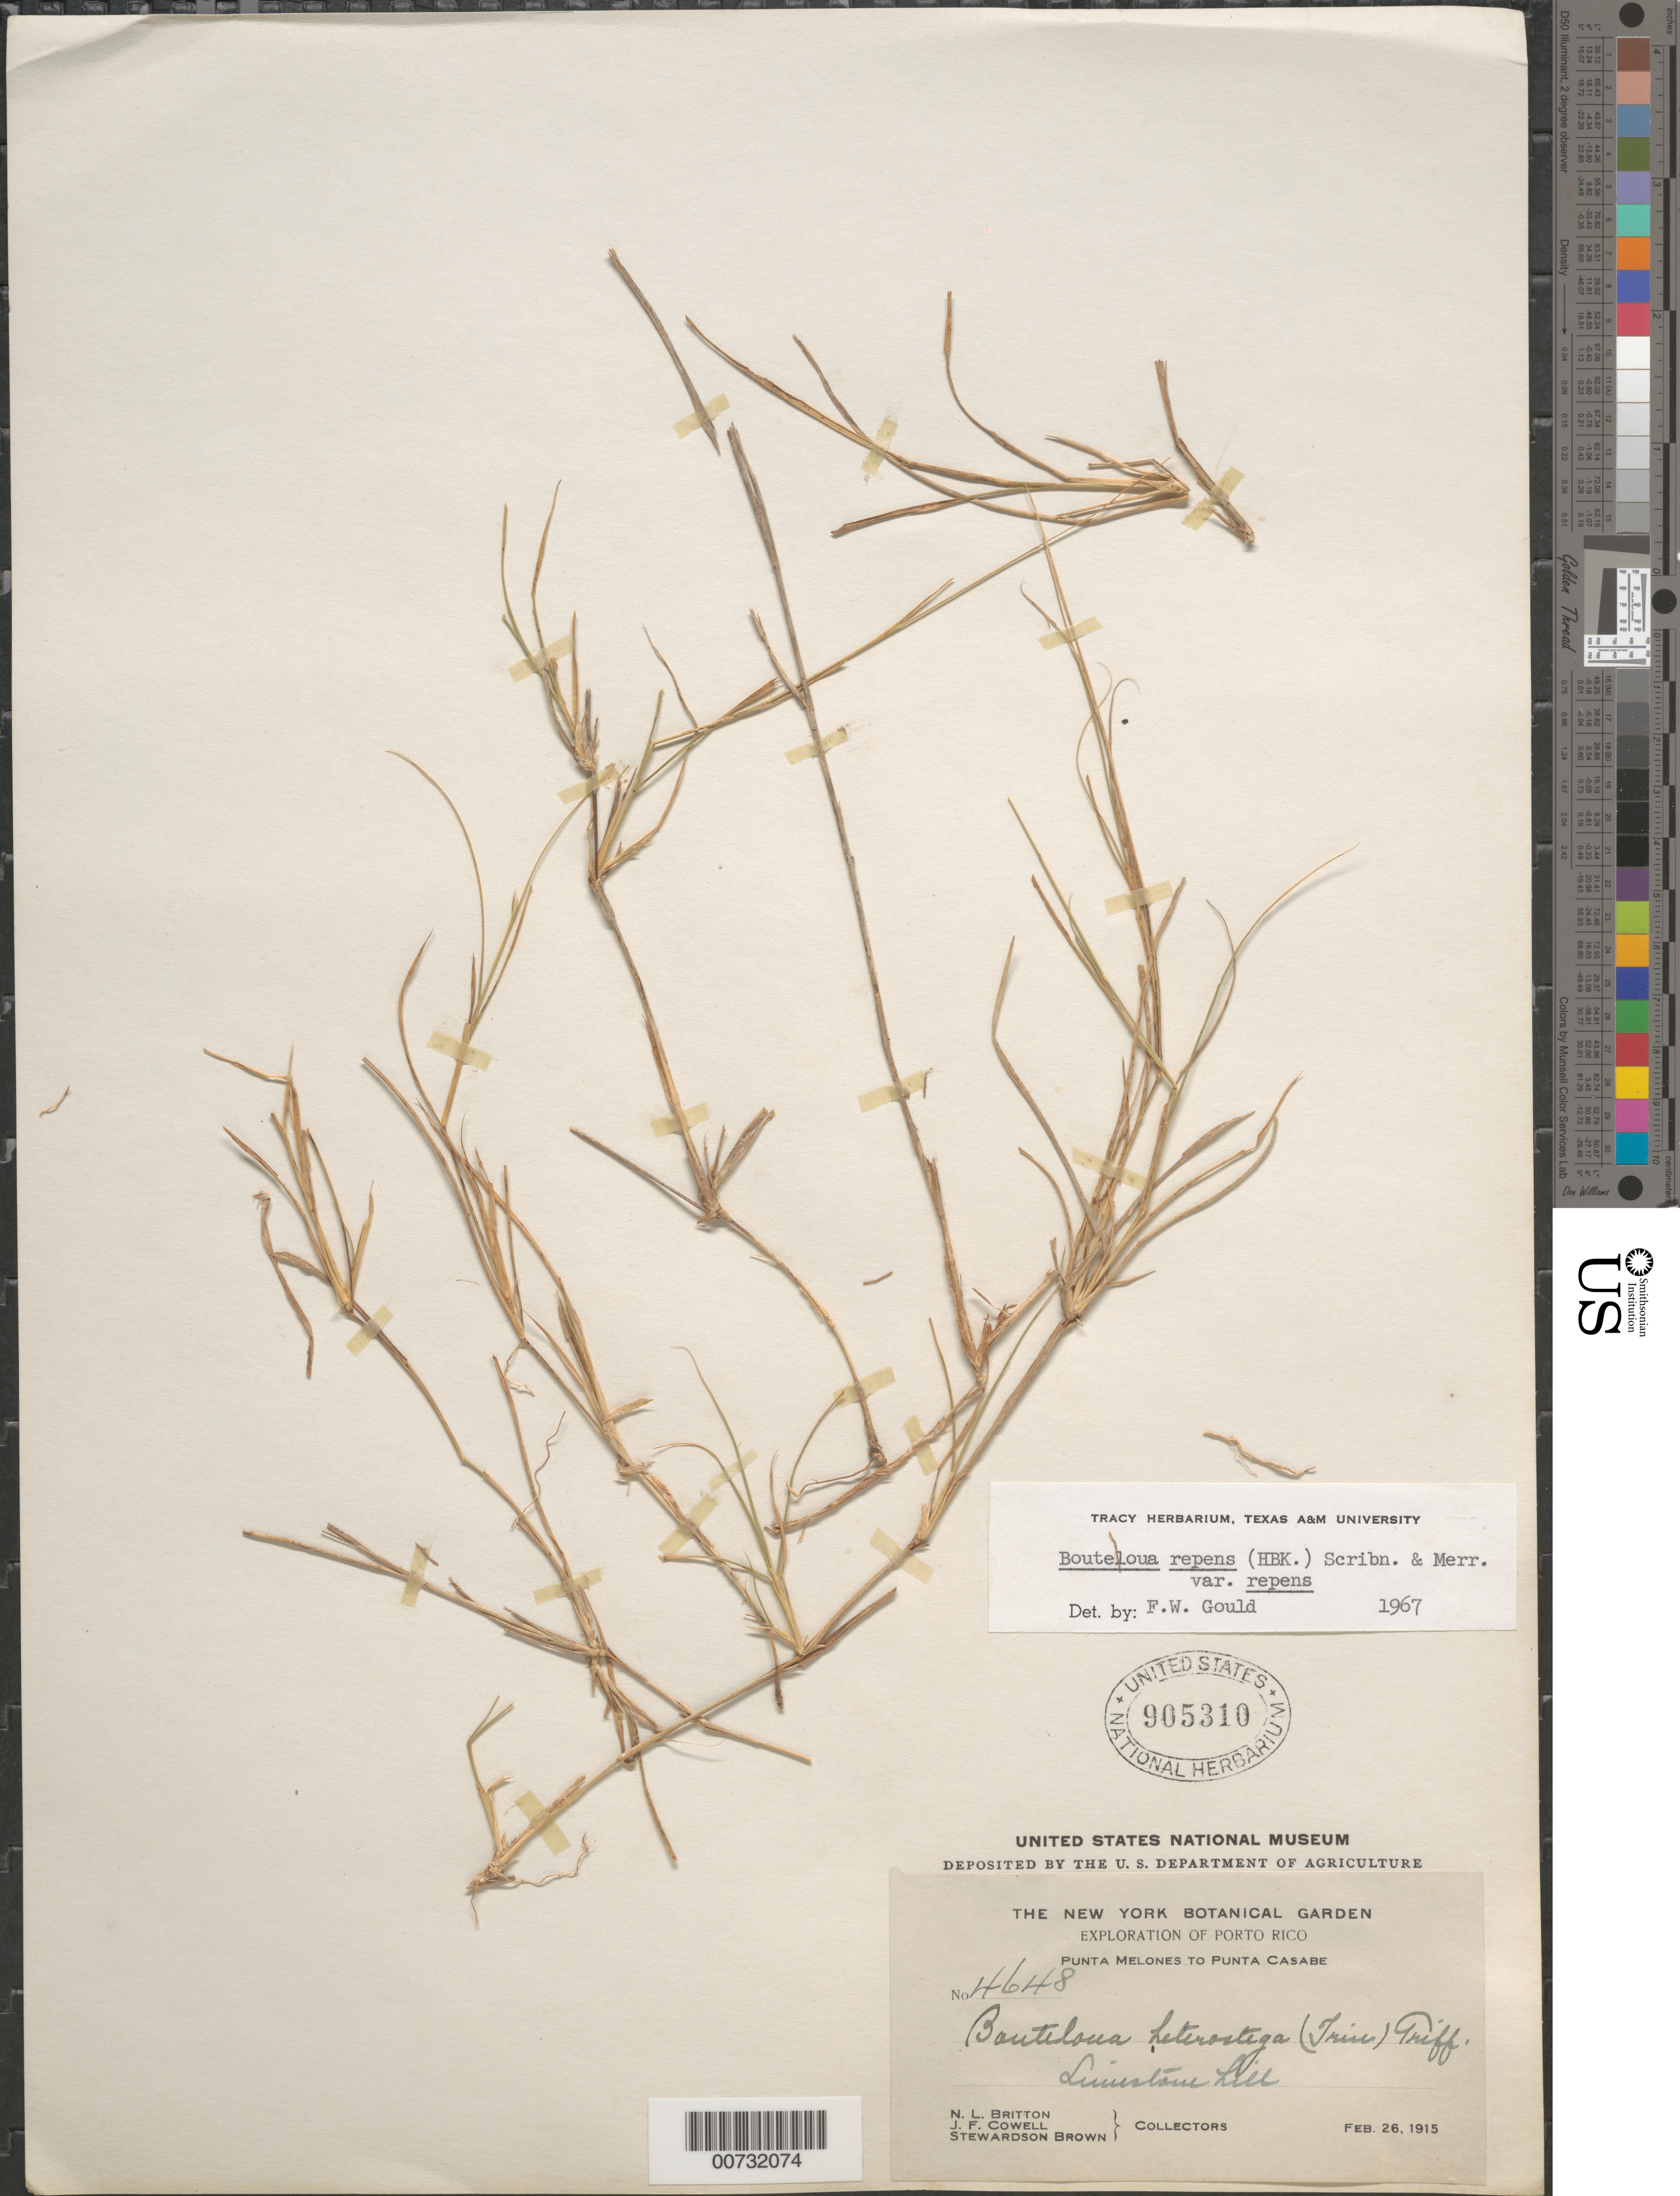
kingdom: Plantae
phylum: Tracheophyta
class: Liliopsida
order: Poales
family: Poaceae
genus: Bouteloua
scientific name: Bouteloua repens (H.B.K.) Scribn. & Merr. var. repens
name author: (Kunth) Scribn. & Merr.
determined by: Gould, F. W.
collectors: N. Britton, J. F. Cowell & S. Brown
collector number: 4648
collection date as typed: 26 Feb 1915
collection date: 1915-02-26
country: Puerto Rico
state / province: Cabo Rojo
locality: Punta Melones to Punta Casabe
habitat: Limestone hill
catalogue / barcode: US 905310